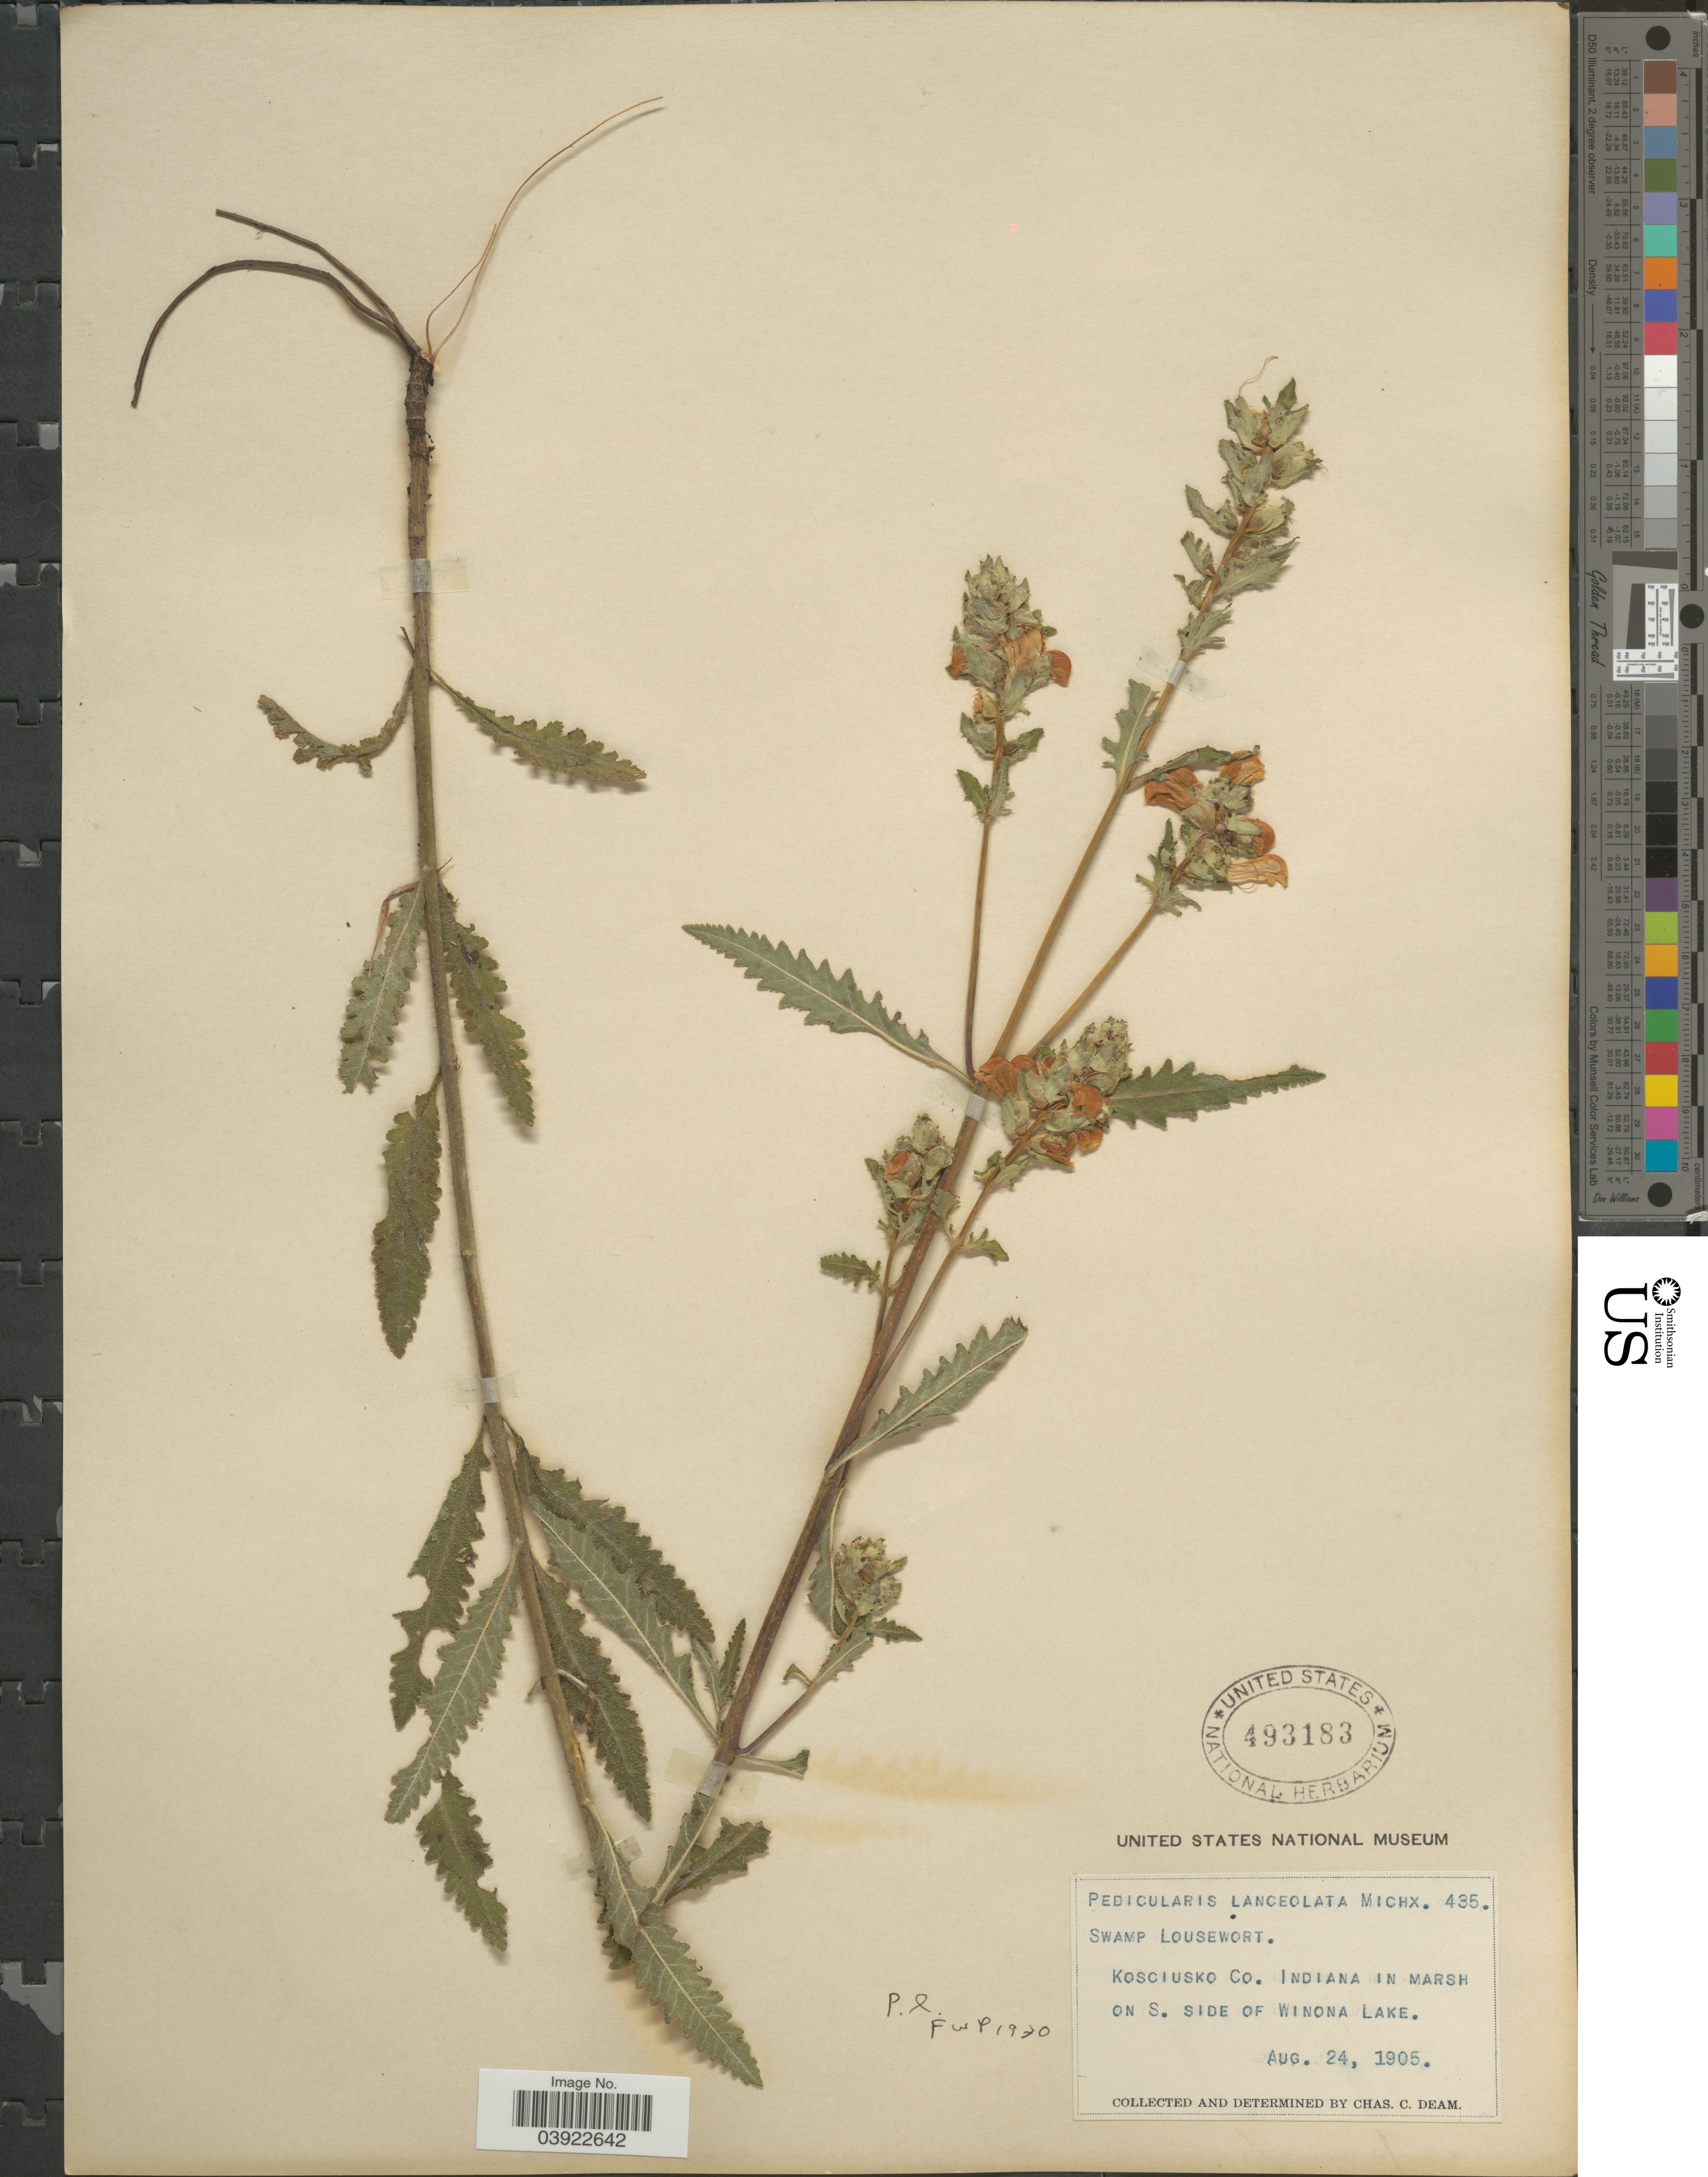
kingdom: Plantae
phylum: Tracheophyta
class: Magnoliopsida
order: Lamiales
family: Orobanchaceae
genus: Pedicularis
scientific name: Pedicularis lanceolata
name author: Michx.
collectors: C. C. Deam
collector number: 435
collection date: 1905-08-24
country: United States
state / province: Indiana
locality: Kosciusko Co. In marsh on S. side of Winona Lake.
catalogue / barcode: US 493183